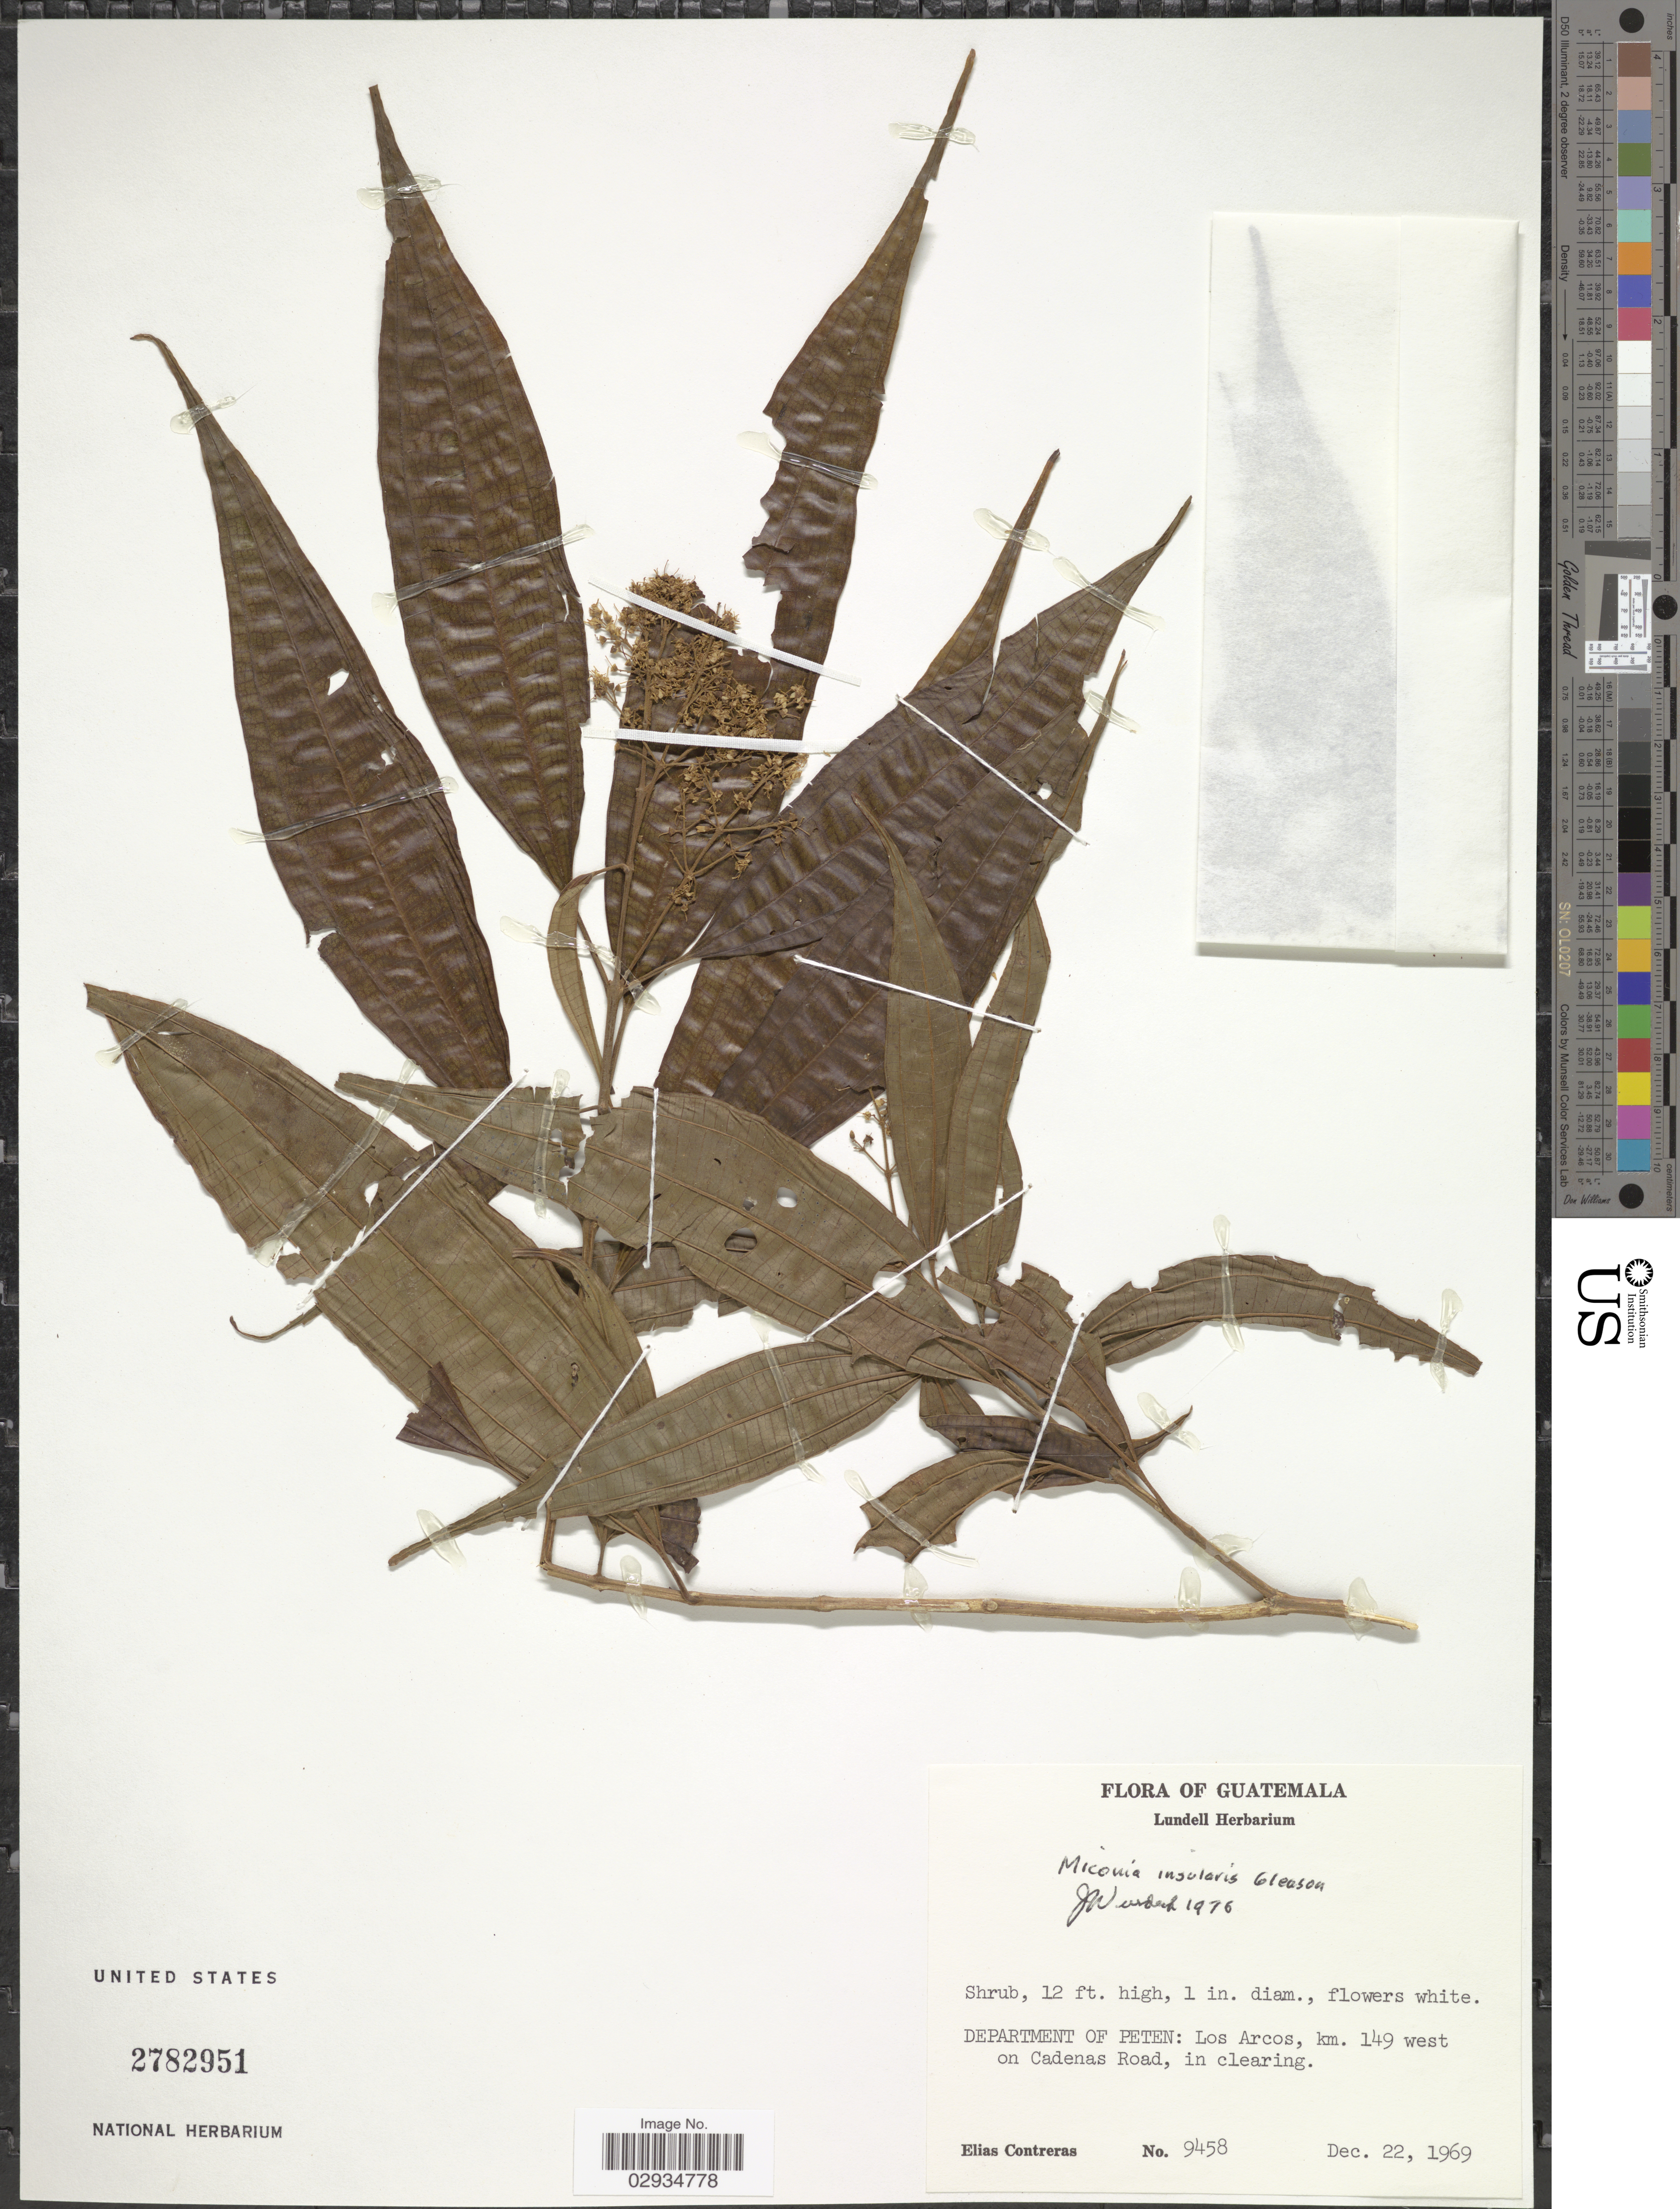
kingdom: Plantae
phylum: Tracheophyta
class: Magnoliopsida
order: Myrtales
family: Melastomataceae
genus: Miconia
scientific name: Miconia insularis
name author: Gleason in I.M. Johnst.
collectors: E. Contreras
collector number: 9458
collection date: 1969-12-22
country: Guatemala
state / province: El Petén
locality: Department of Peten: Los Arcos, km. 149 west on Cadenas Road.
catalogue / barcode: US 2782951